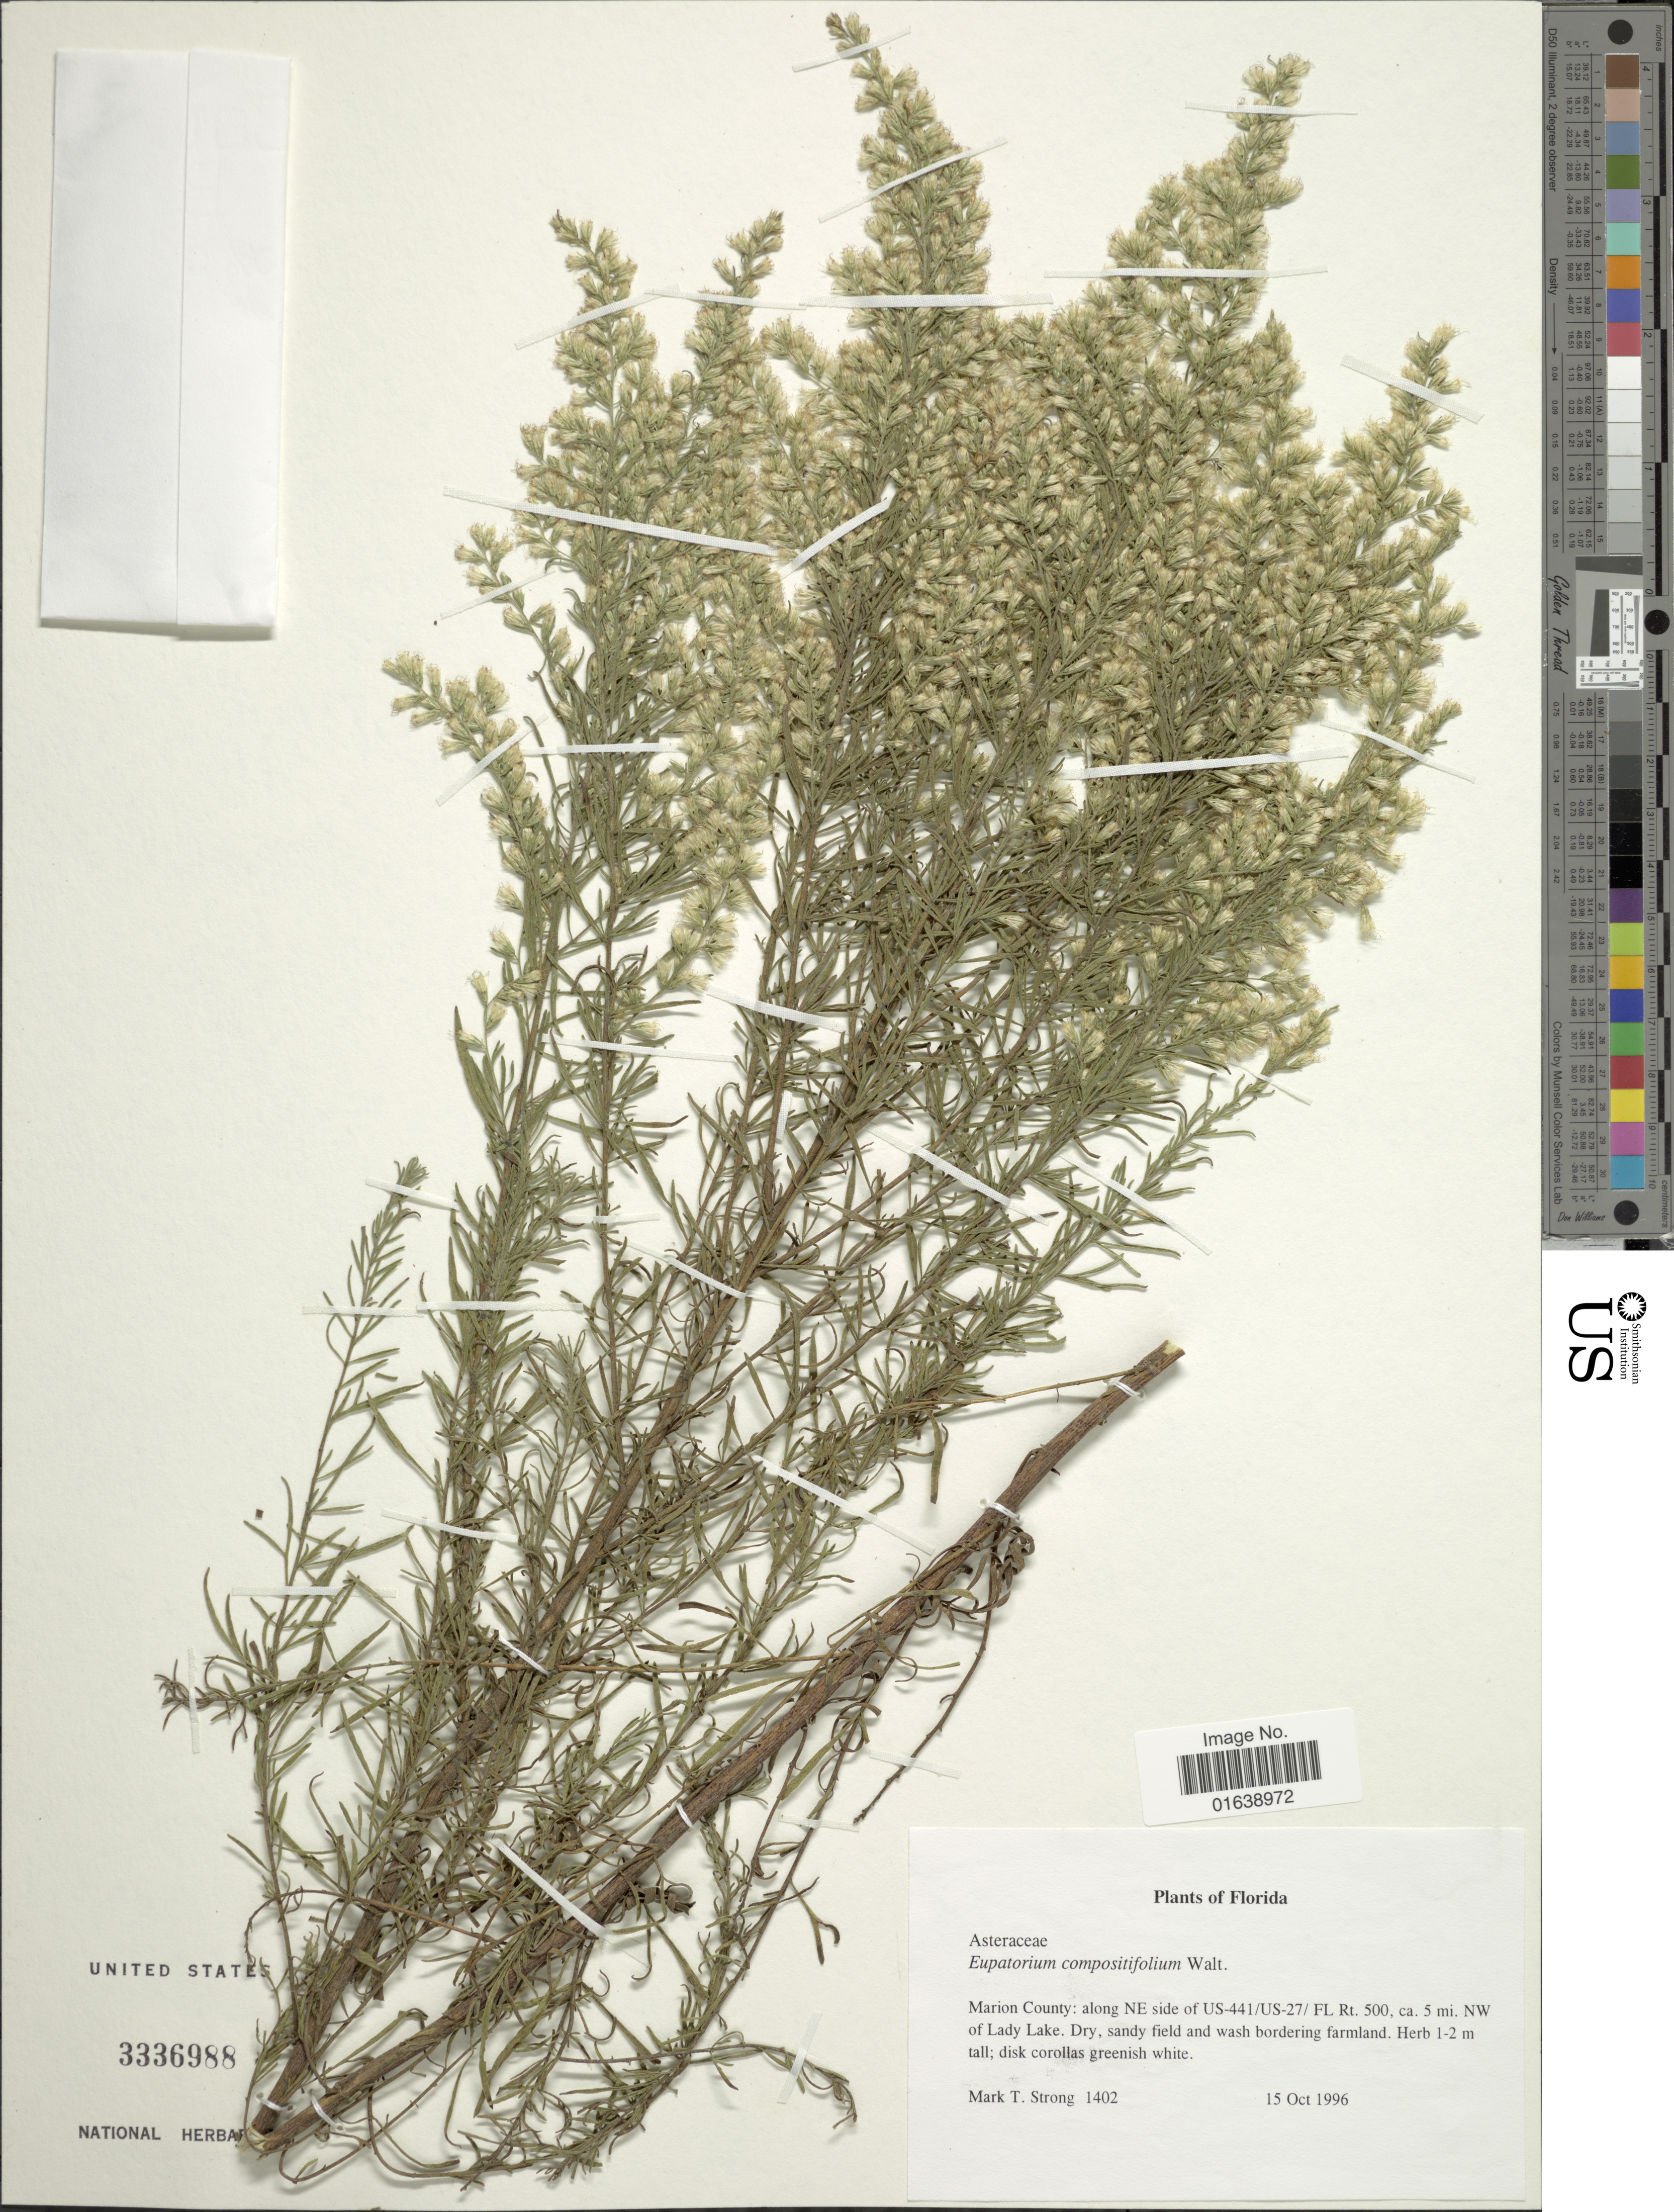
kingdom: Plantae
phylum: Tracheophyta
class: Magnoliopsida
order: Asterales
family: Asteraceae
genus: Eupatorium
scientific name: Eupatorium compositifolium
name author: Walter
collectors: M. T. Strong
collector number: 1402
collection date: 1996-10-15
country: United States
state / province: Florida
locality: Florida. Marion County: along NE side of US-441/US-27/FL Rt. 500, ca. 5 mi. NW of Lady Lake.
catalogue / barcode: US 336988